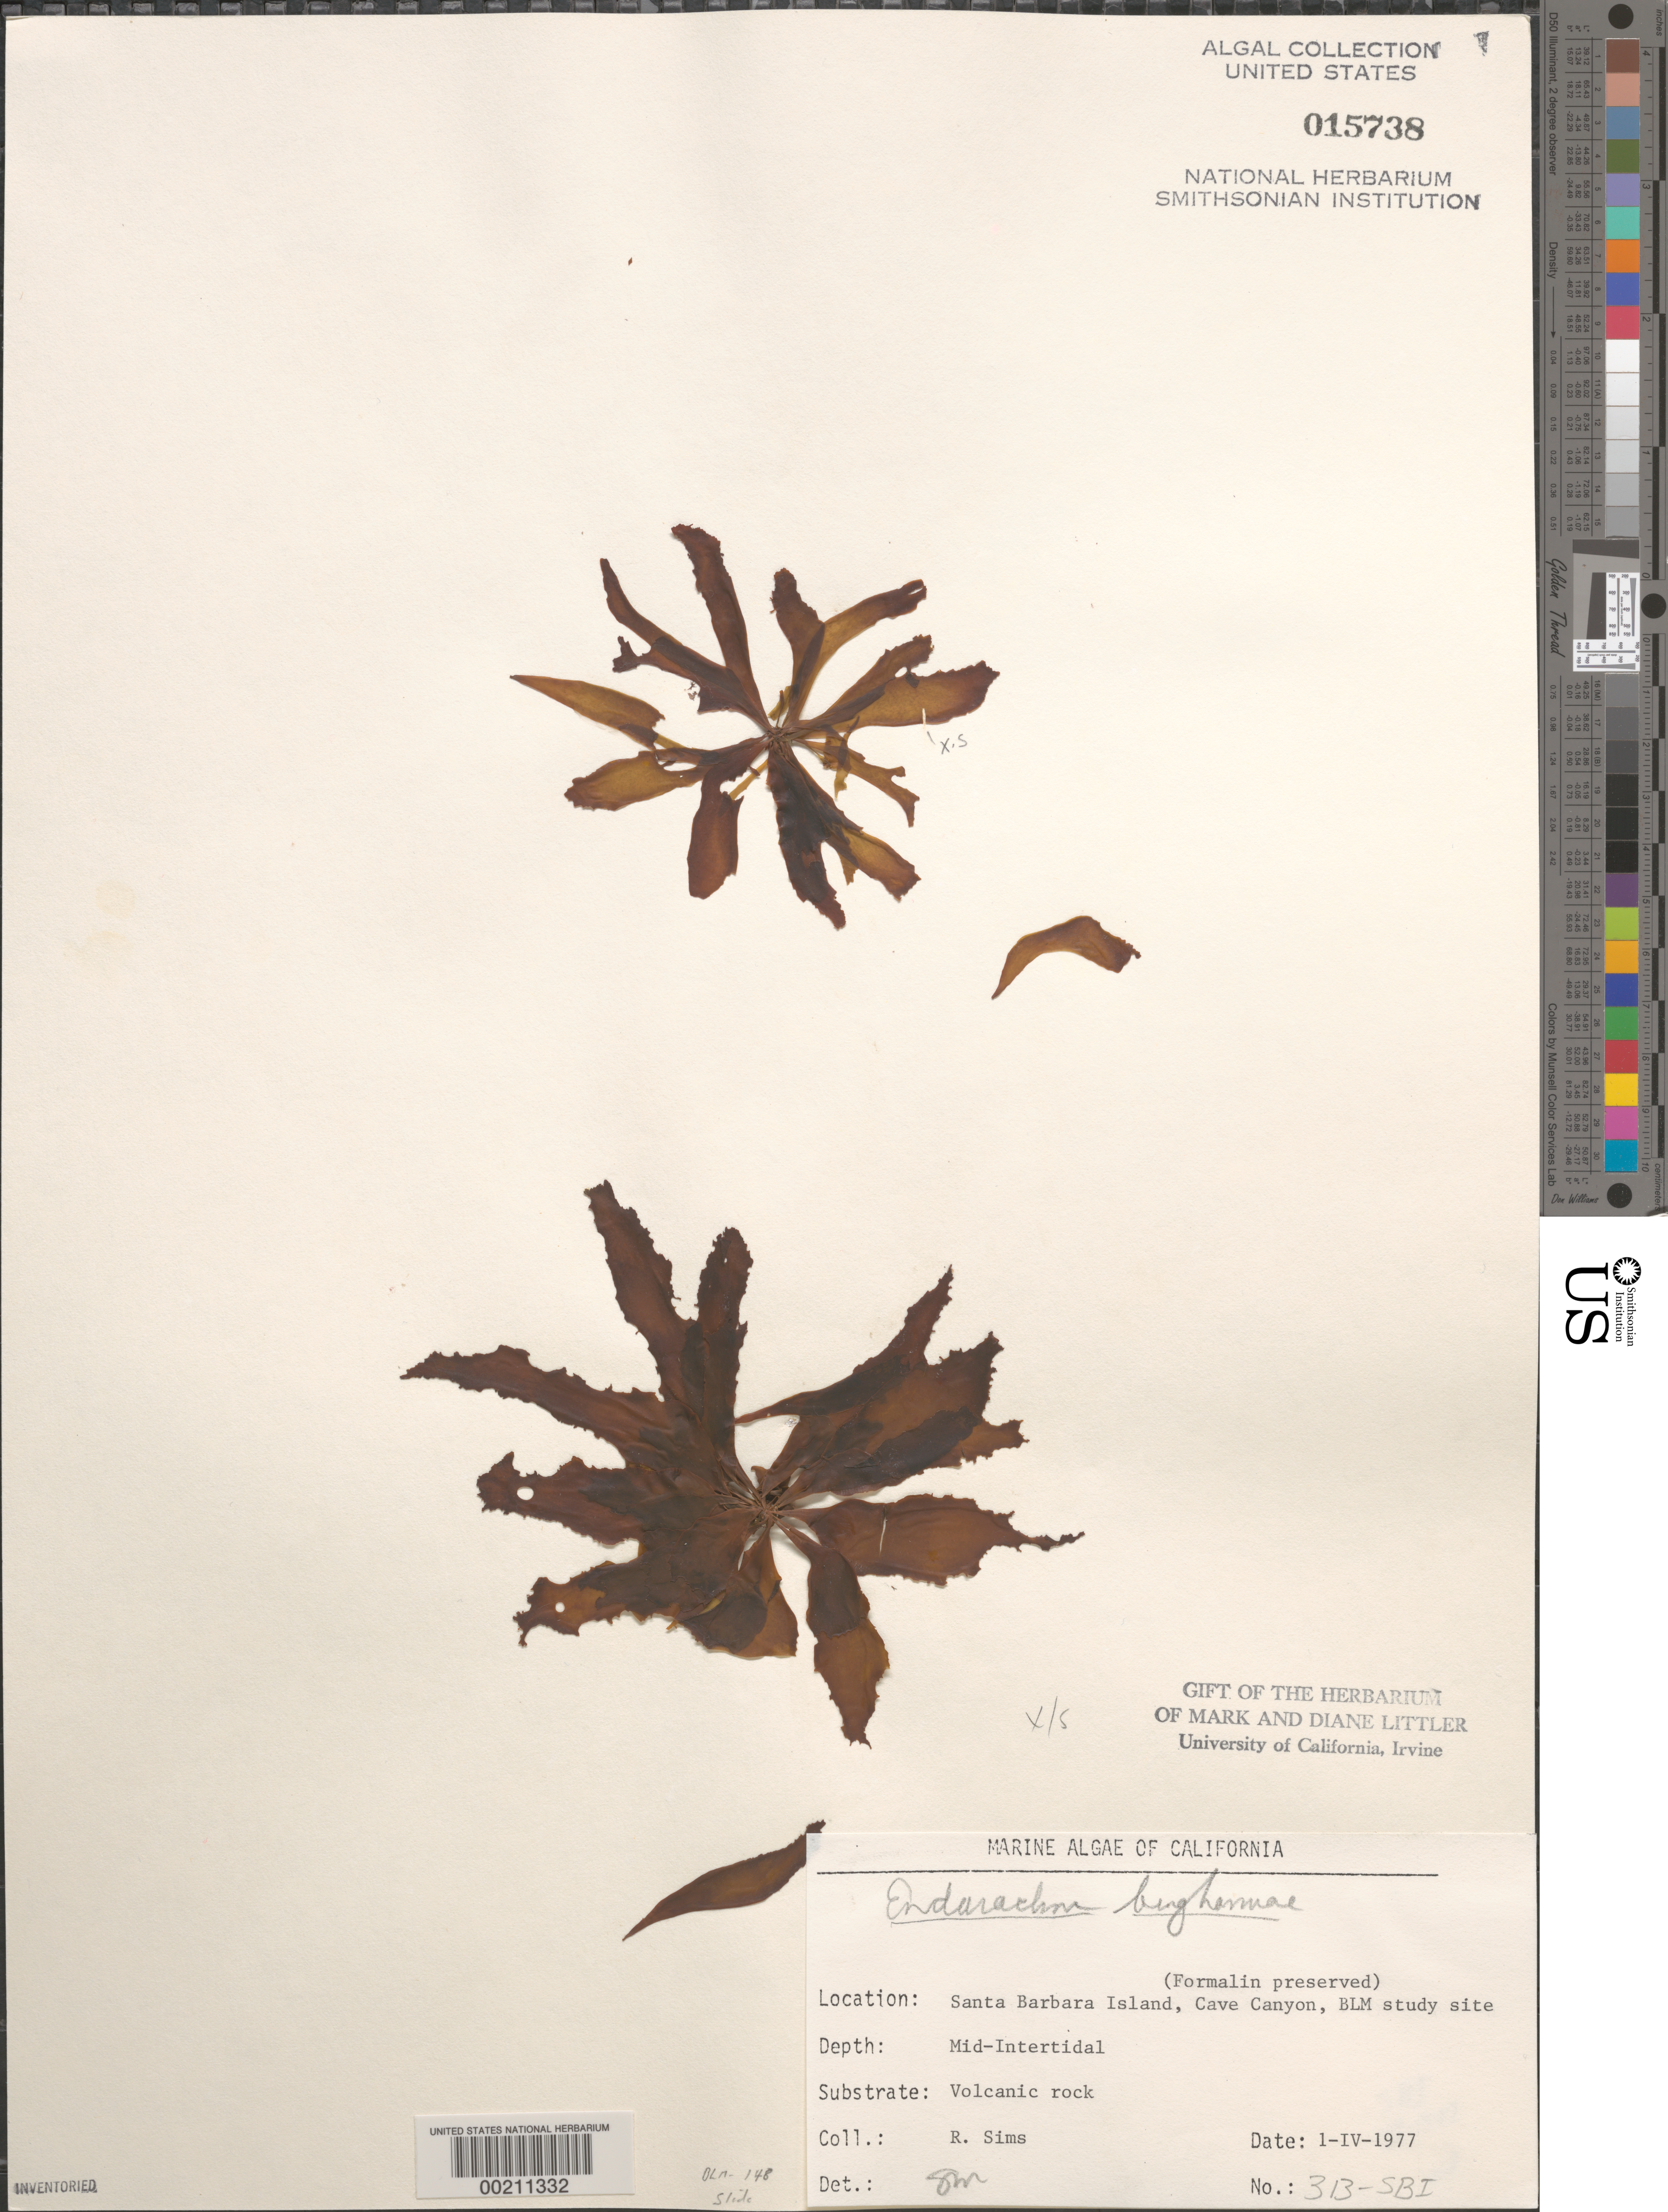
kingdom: Chromista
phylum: Ochrophyta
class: Phaeophyceae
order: Scytosiphonales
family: Scytosiphonaceae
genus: Petalonia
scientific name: Petalonia binghamiae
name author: (J. Agardh) K.L.Vinogr.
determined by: Algae name updating Project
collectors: R. H. Sims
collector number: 313-sbi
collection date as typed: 01 Apr 1977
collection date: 1977-04-01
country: United States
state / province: California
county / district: Santa Barbara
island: Santa Barbara Island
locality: Cave Canyon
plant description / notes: BLM-SOCALBIGHT Rocky Intertidal Survey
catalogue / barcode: US 15738